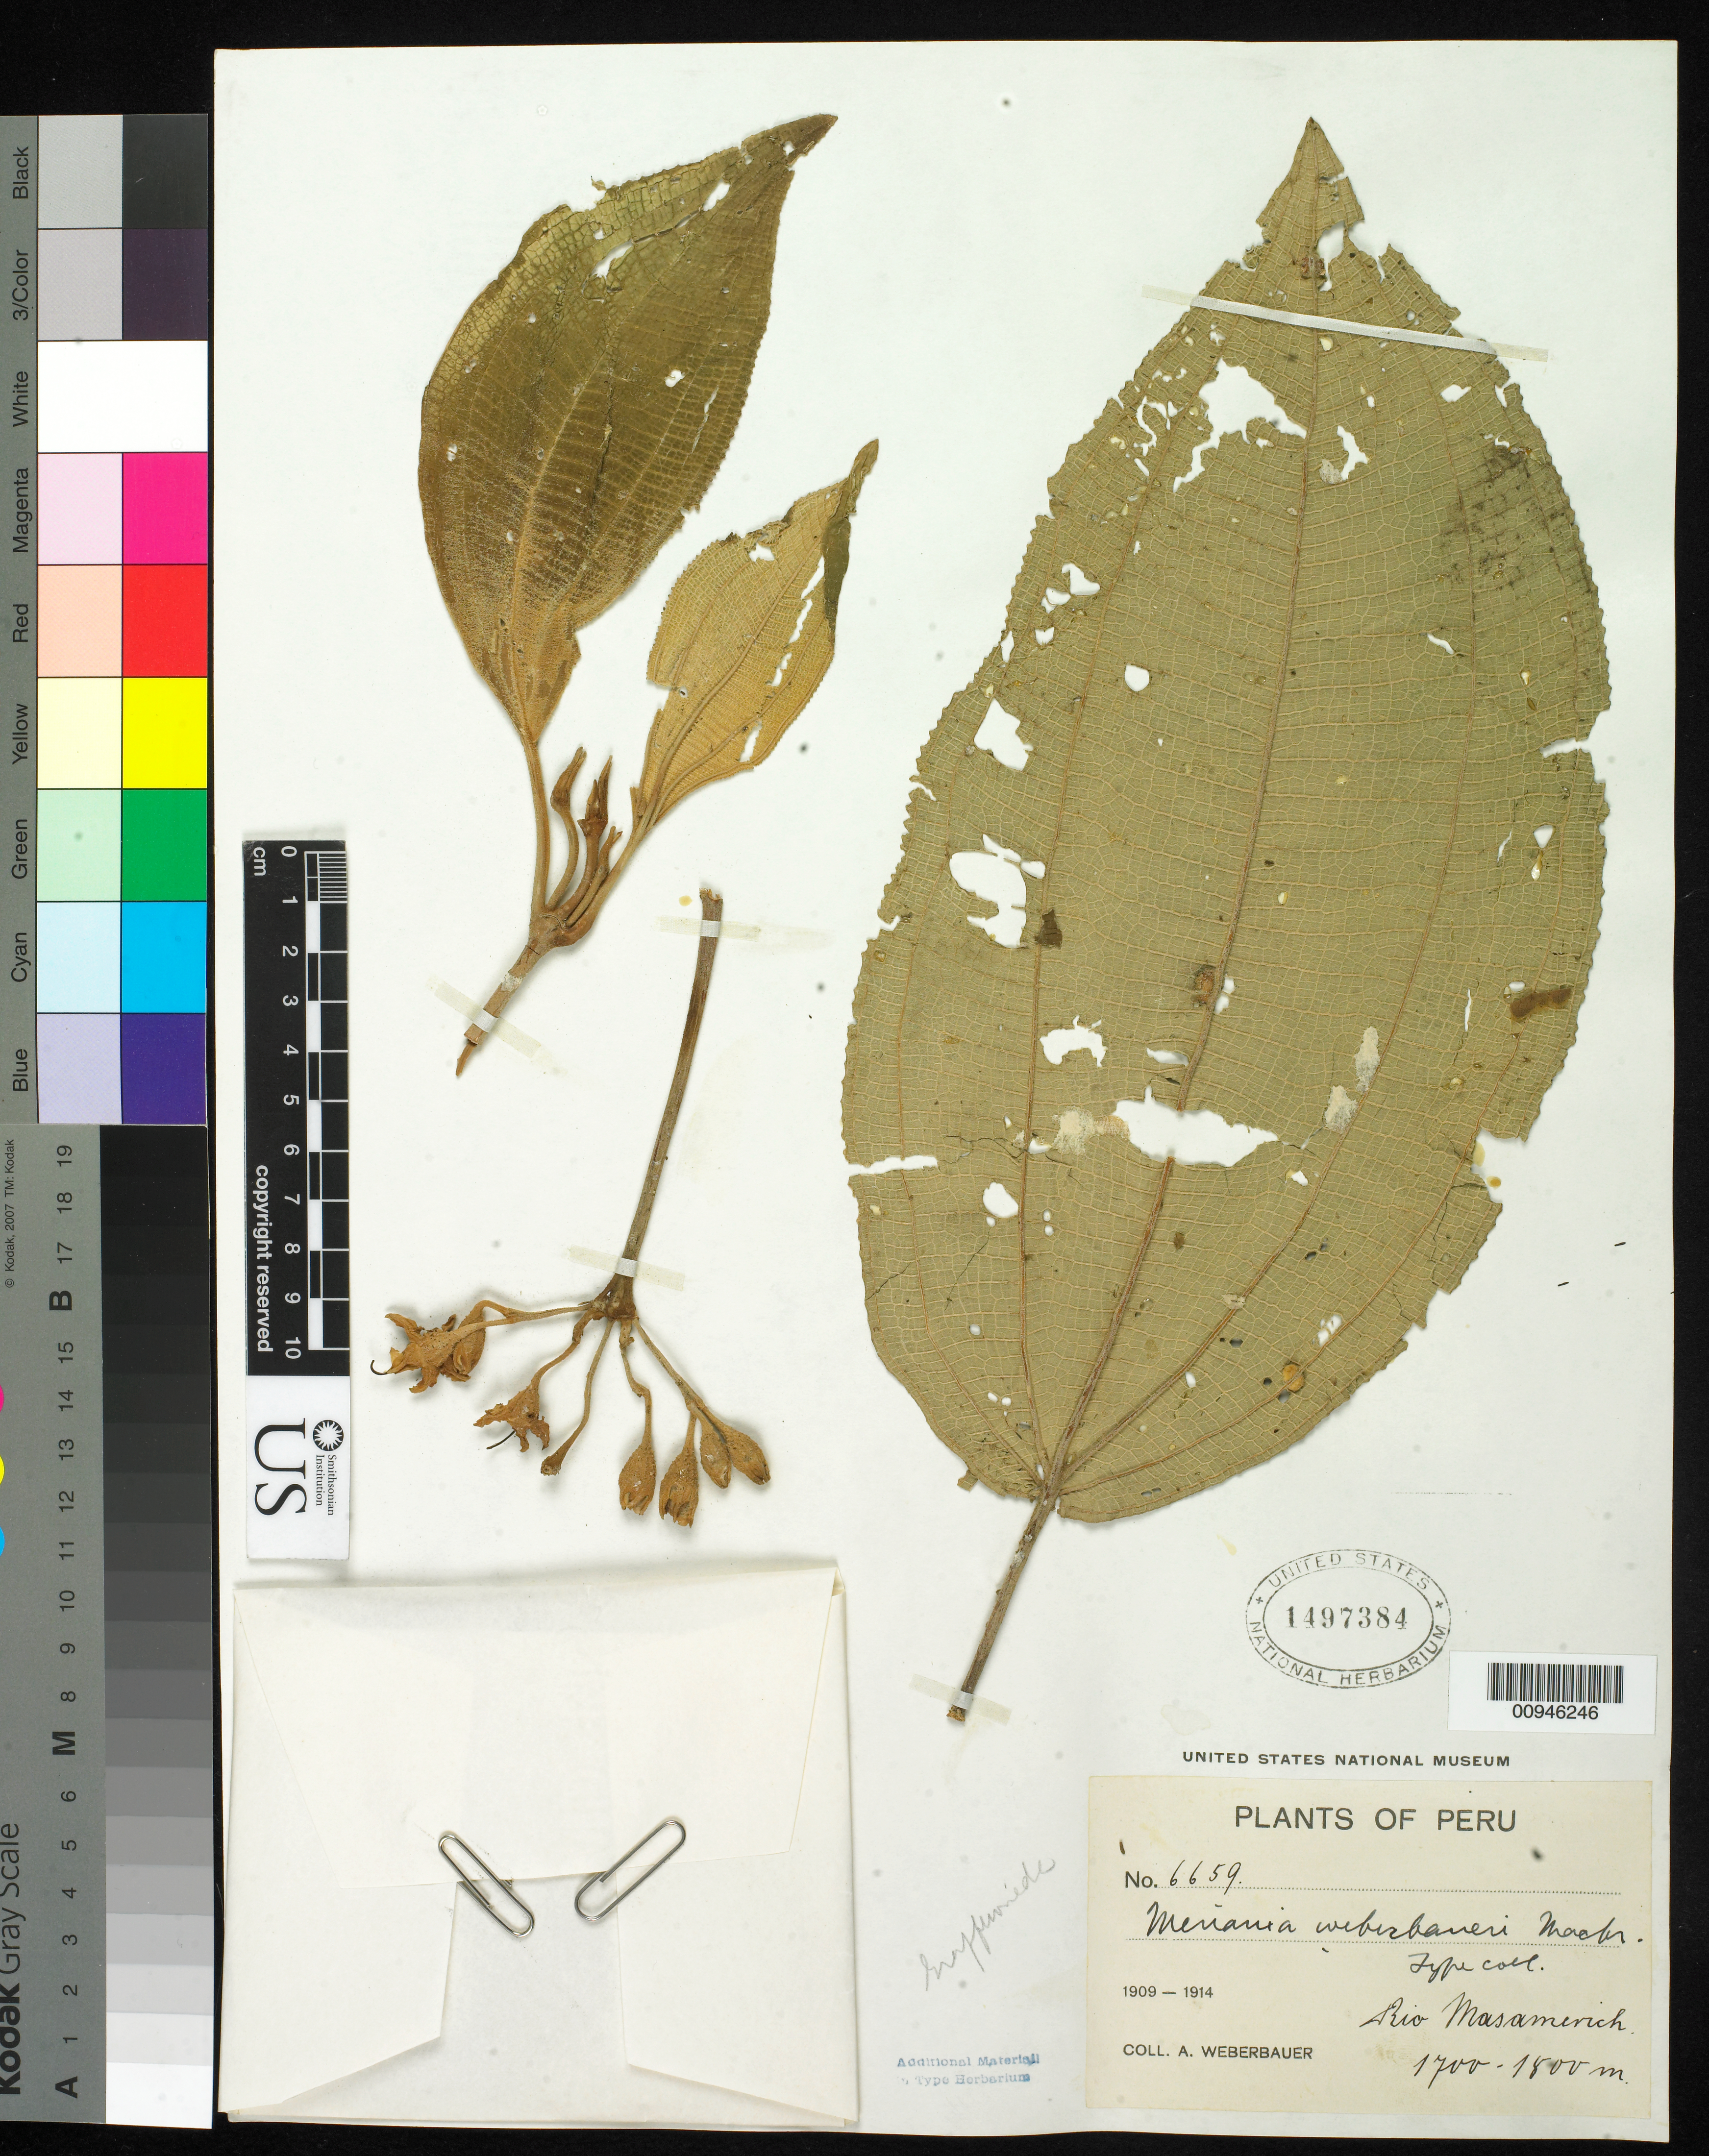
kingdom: Plantae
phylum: Tracheophyta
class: Magnoliopsida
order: Myrtales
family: Melastomataceae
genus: Meriania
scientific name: Meriania weberbaueri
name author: J.F. Macbr.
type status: Isotype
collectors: A. Weberbauer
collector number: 6659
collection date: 1909/1914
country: Peru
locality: Río Masamerich.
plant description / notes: Collection date on sheet 1909-1914. Another US duplicate (and holotype at F) bear date of 7 May 1913.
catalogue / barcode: US 1497384